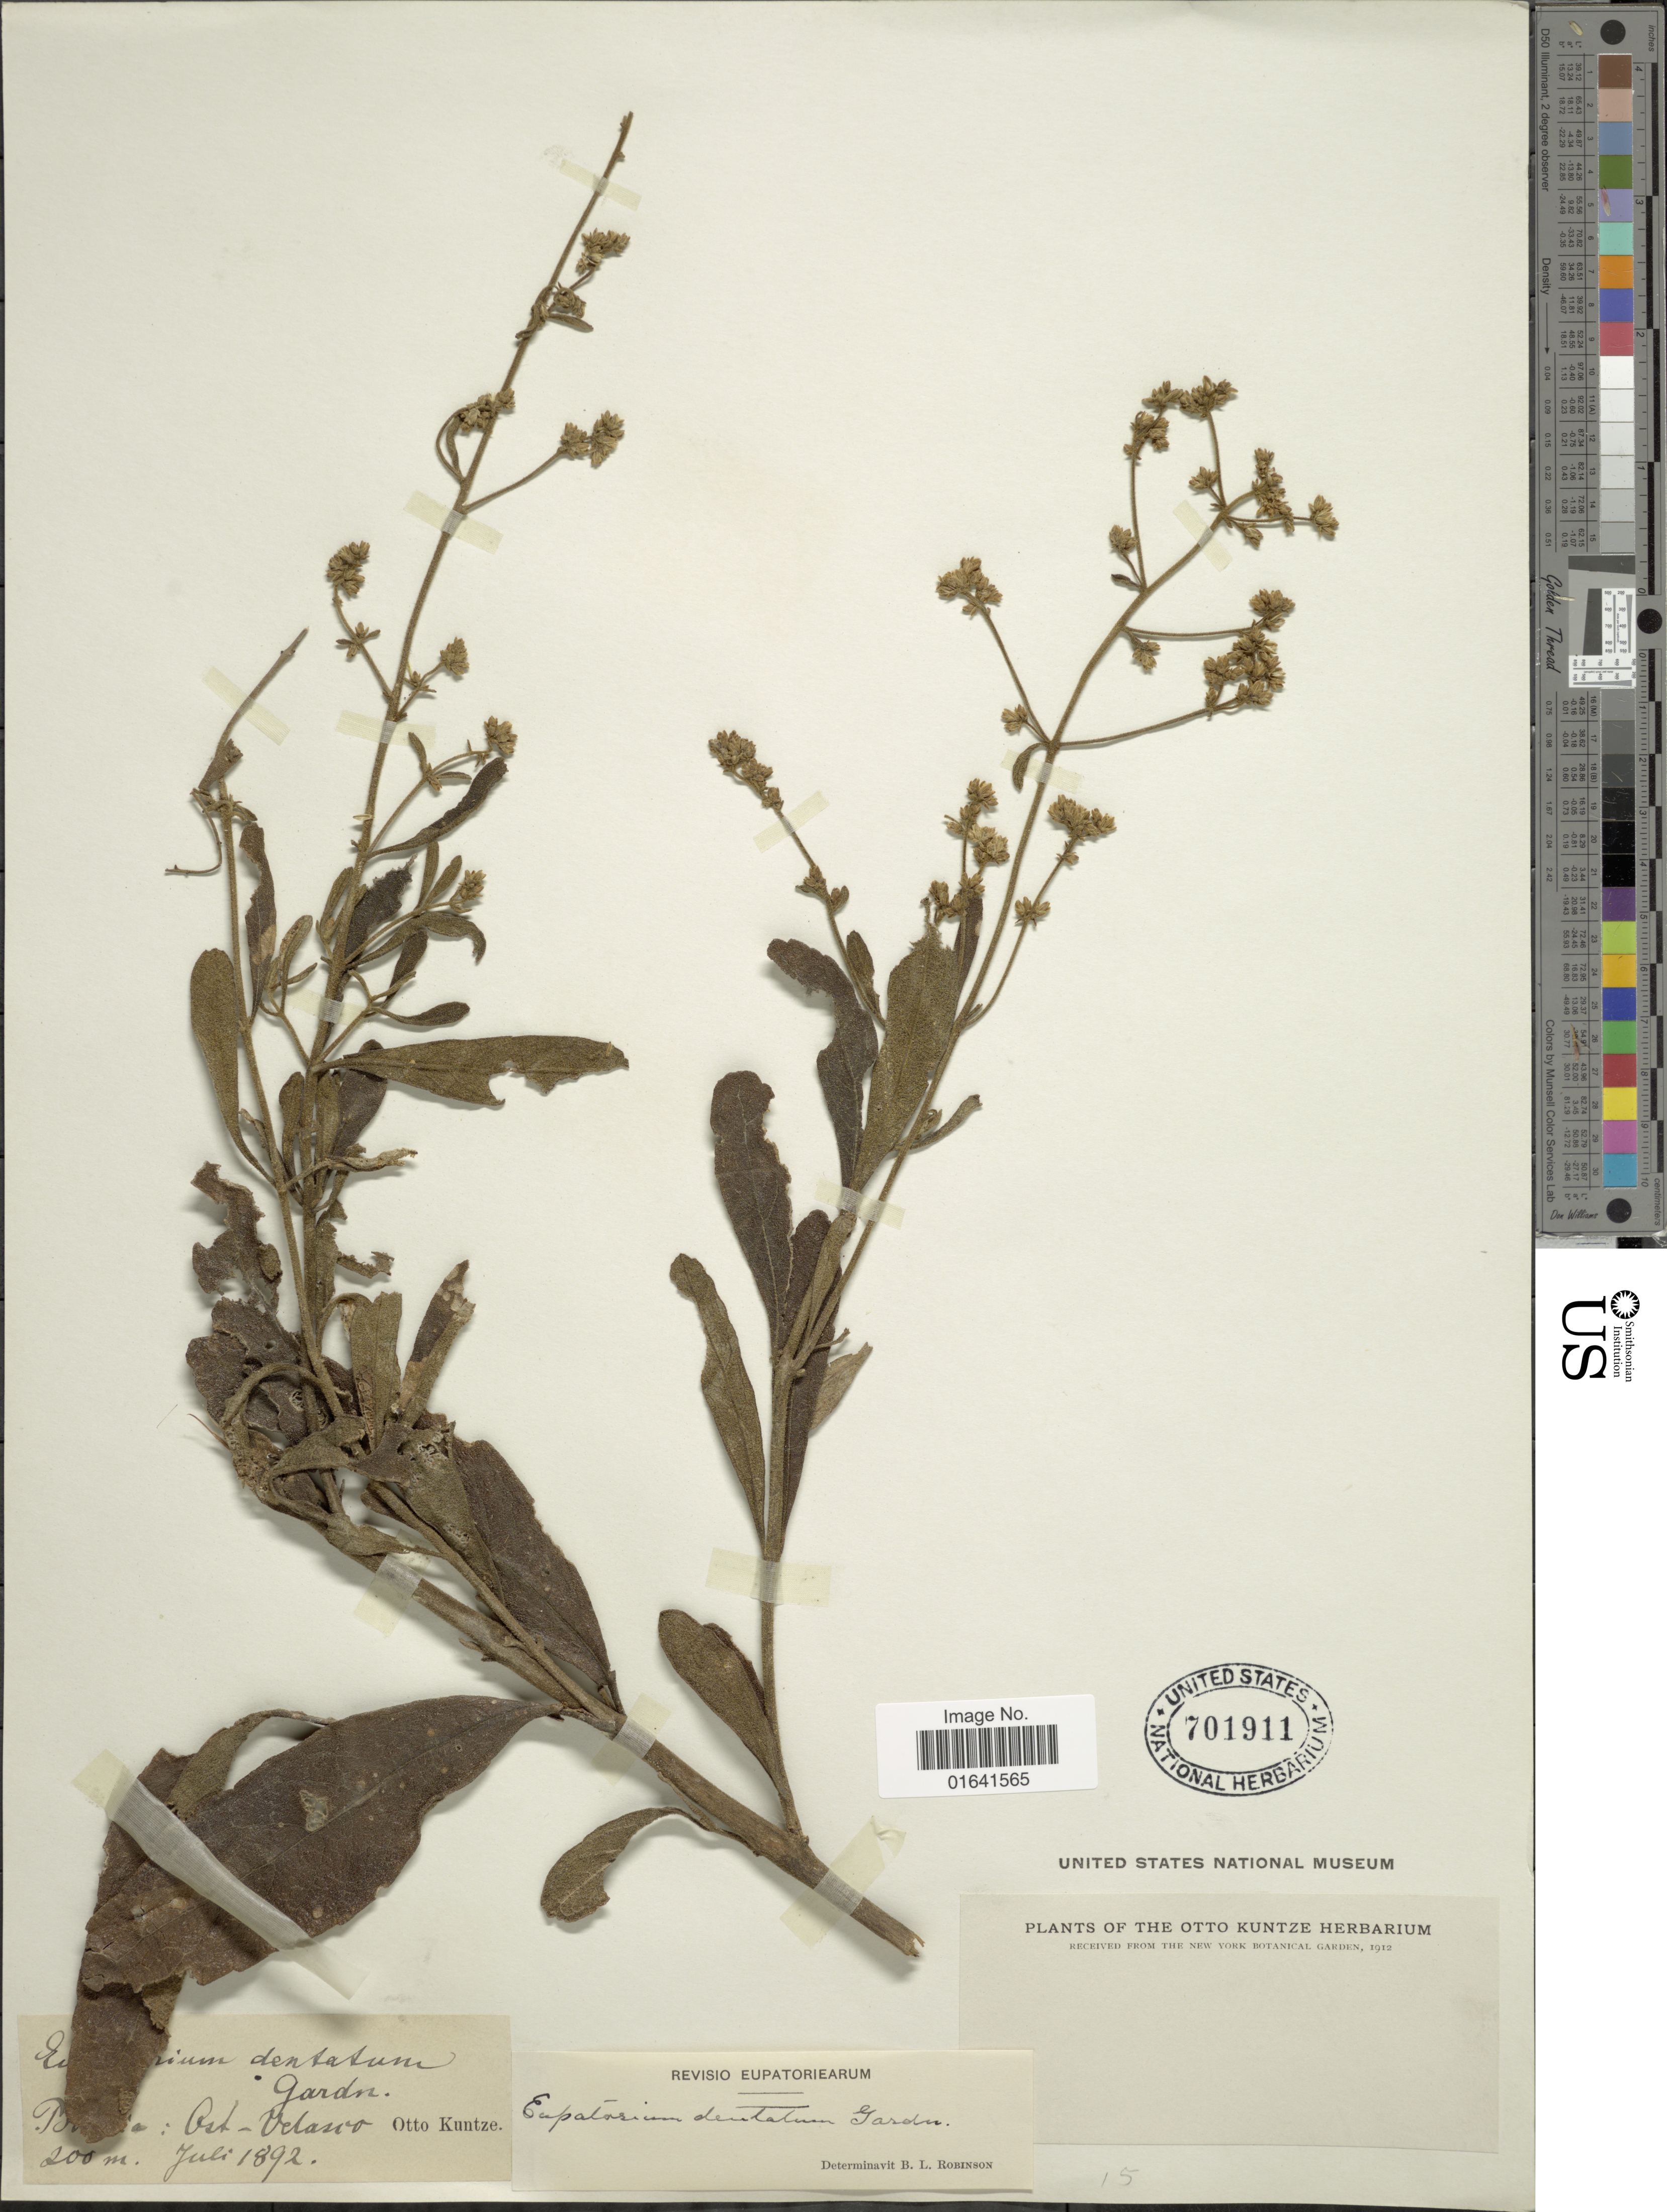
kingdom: Plantae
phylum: Tracheophyta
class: Magnoliopsida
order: Asterales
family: Asteraceae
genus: Stomatanthes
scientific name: Stomatanthes dentatus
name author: (Gardner) H. Rob.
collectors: C.E.O. Kuntze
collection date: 1892-07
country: Bolivia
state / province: Santa Cruz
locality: Ost-velasco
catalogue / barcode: US 701911